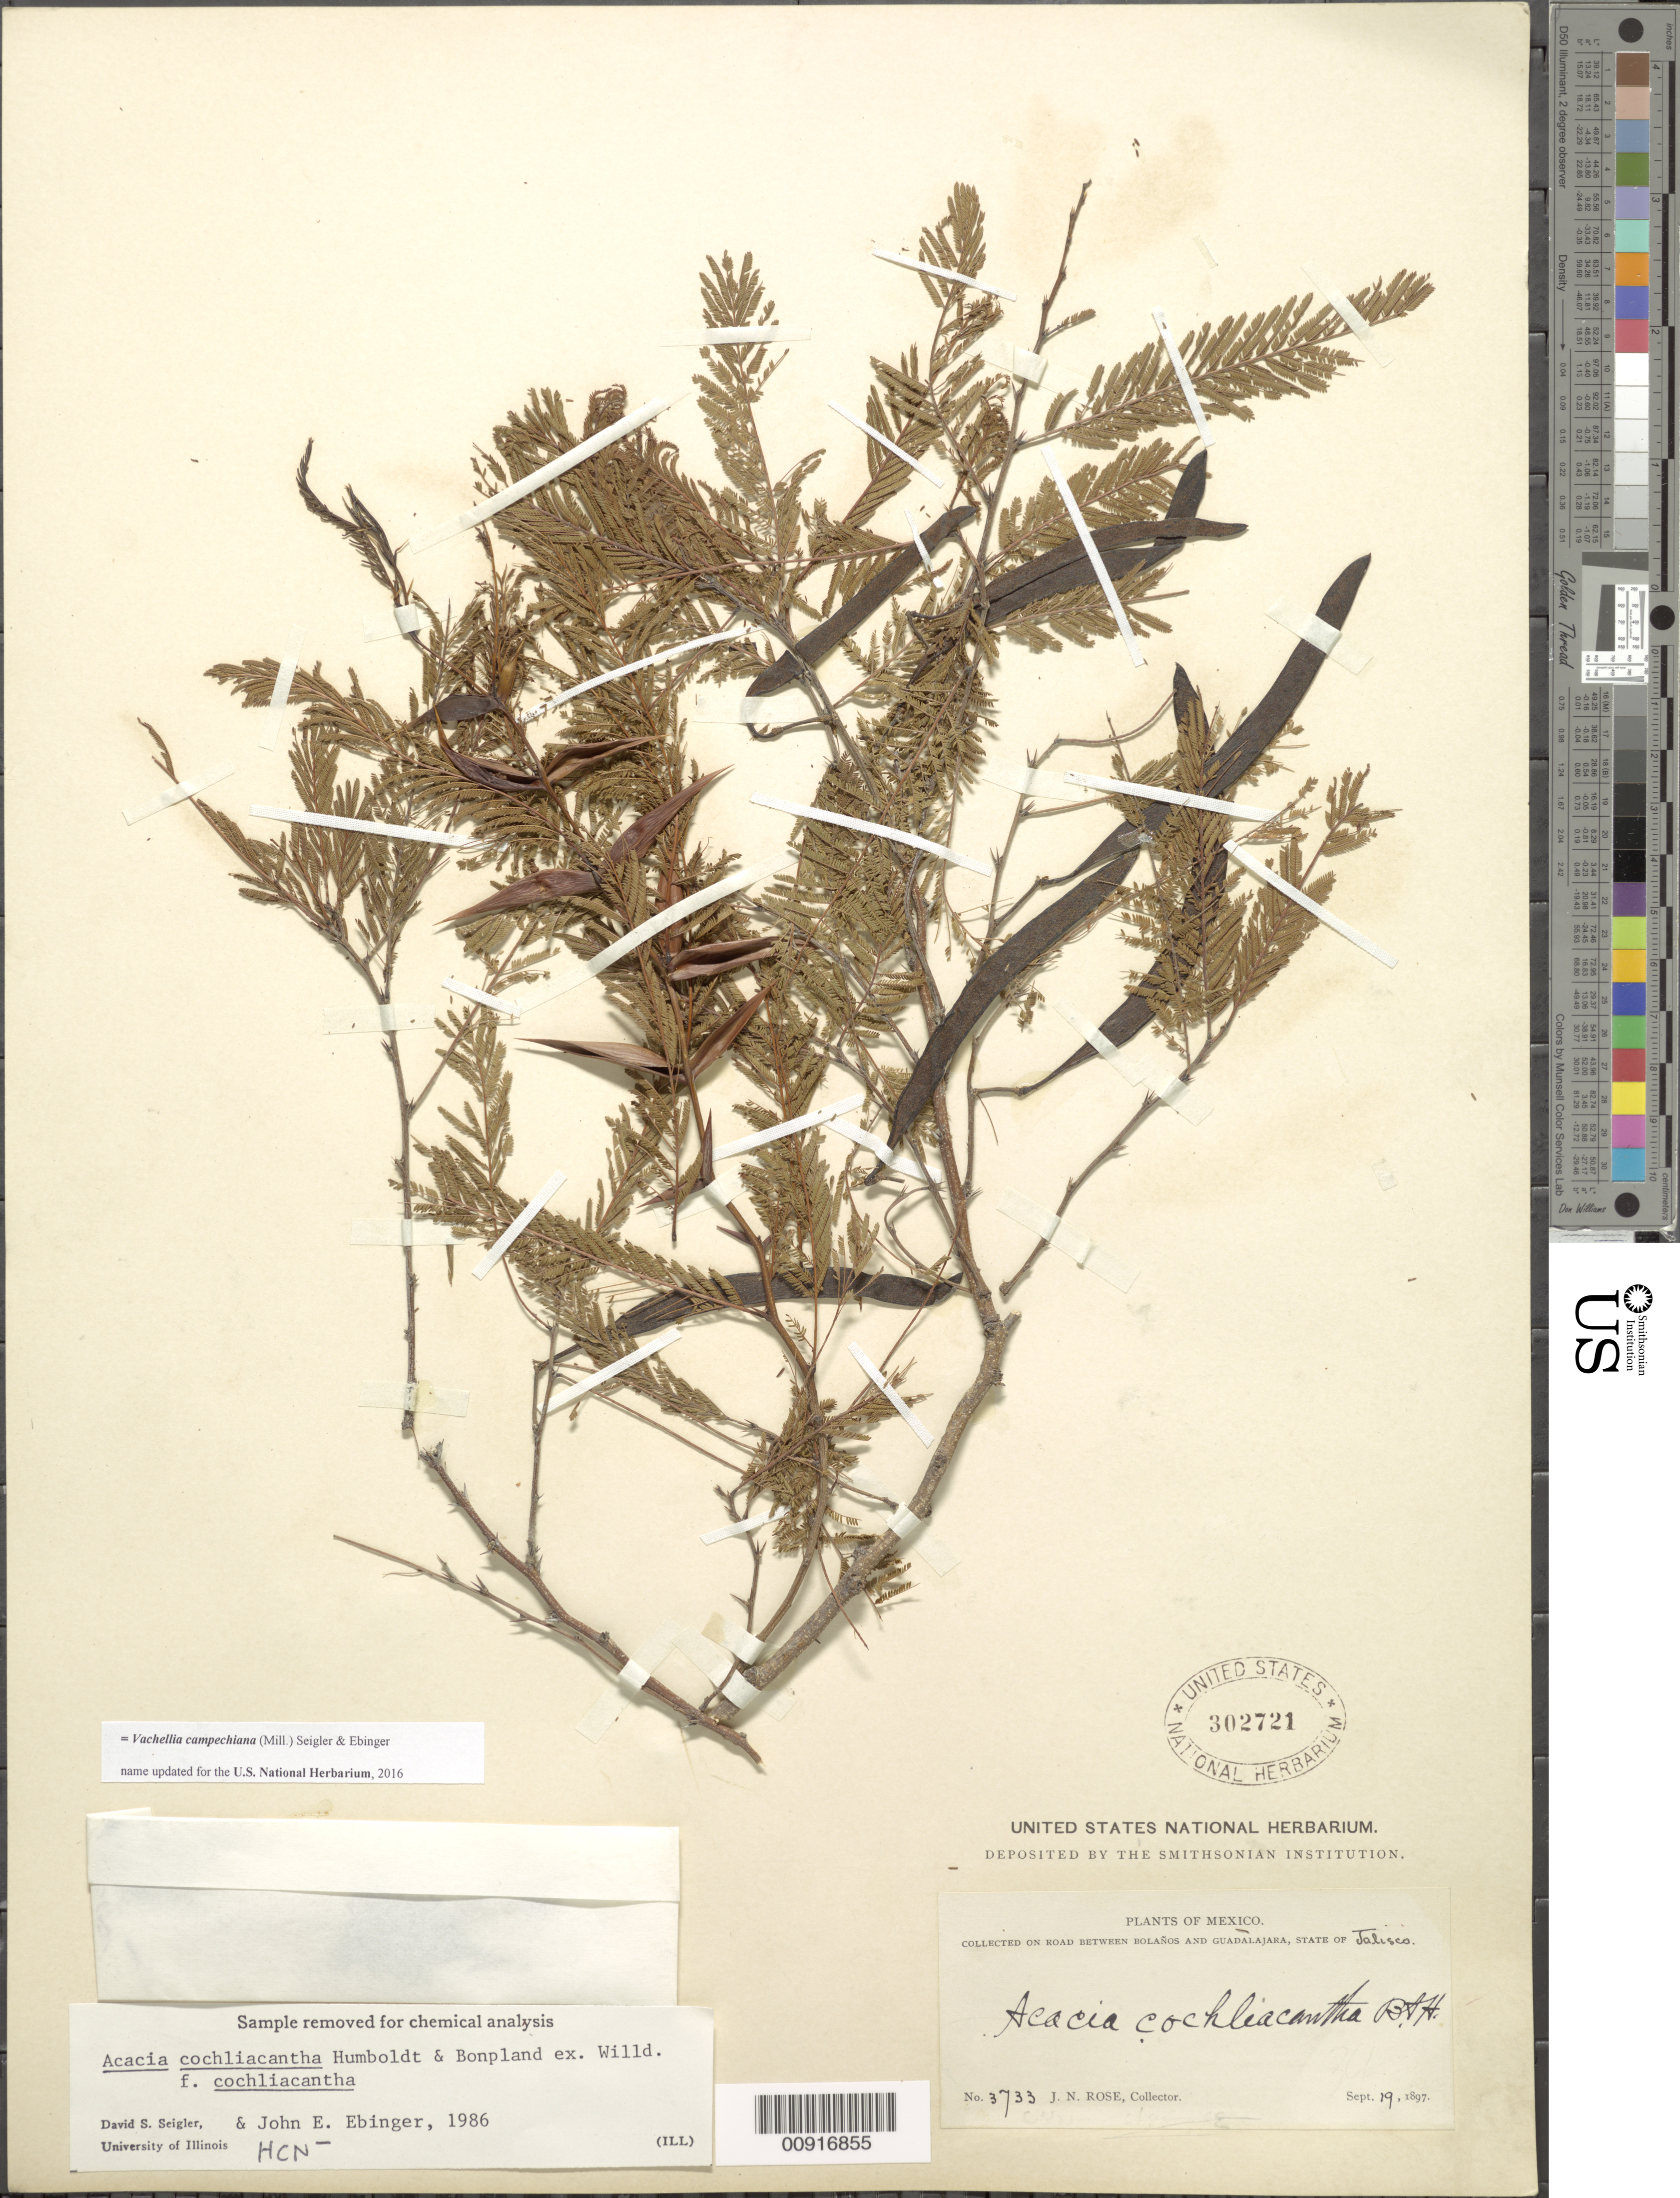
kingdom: Plantae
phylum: Tracheophyta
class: Magnoliopsida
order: Fabales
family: Fabaceae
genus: Vachellia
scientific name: Vachellia campechiana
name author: (Mill.) Seigler & Ebinger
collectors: J. N. Rose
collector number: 3733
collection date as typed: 19 Sep 1897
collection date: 1897-09-19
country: Mexico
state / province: Jalisco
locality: On road between Bolaños and Guadalajara, State of Jalisco.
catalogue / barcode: US 302721